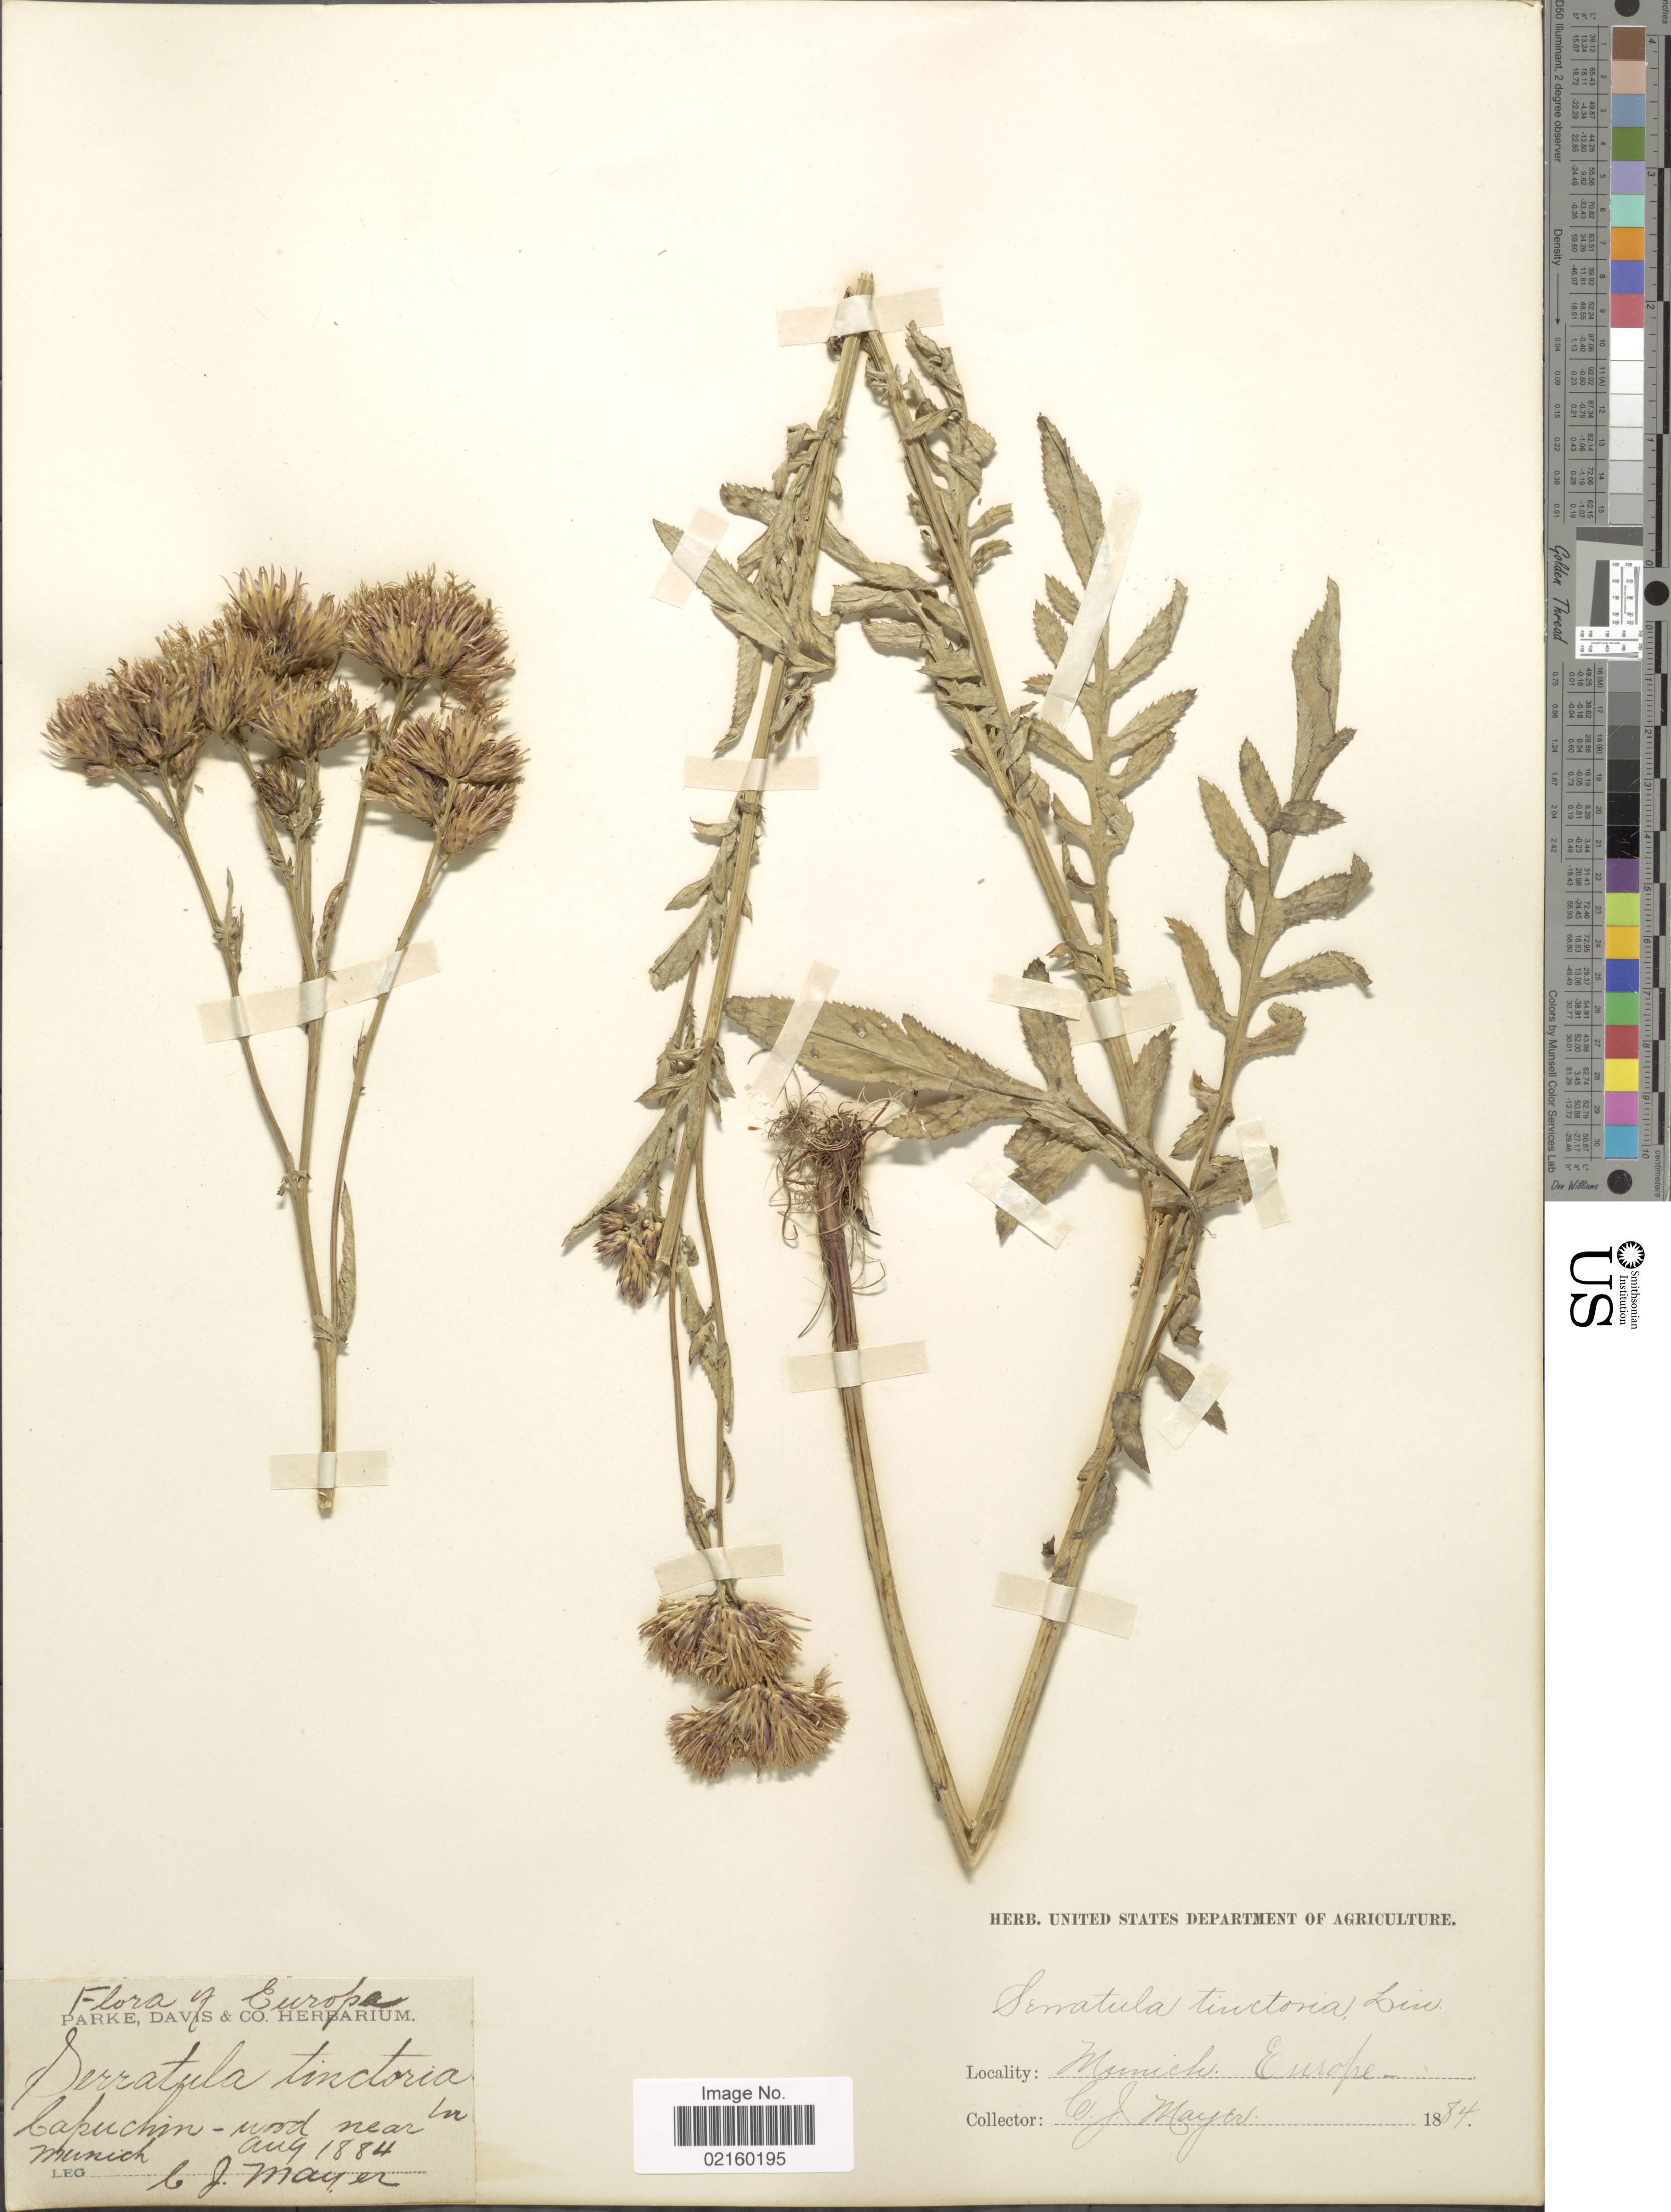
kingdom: Plantae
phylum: Tracheophyta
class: Magnoliopsida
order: Asterales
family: Asteraceae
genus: Serratula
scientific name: Serratula tinctoria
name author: L.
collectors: C. Mayer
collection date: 1884-08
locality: Europe, Capuchin, wood near Munich